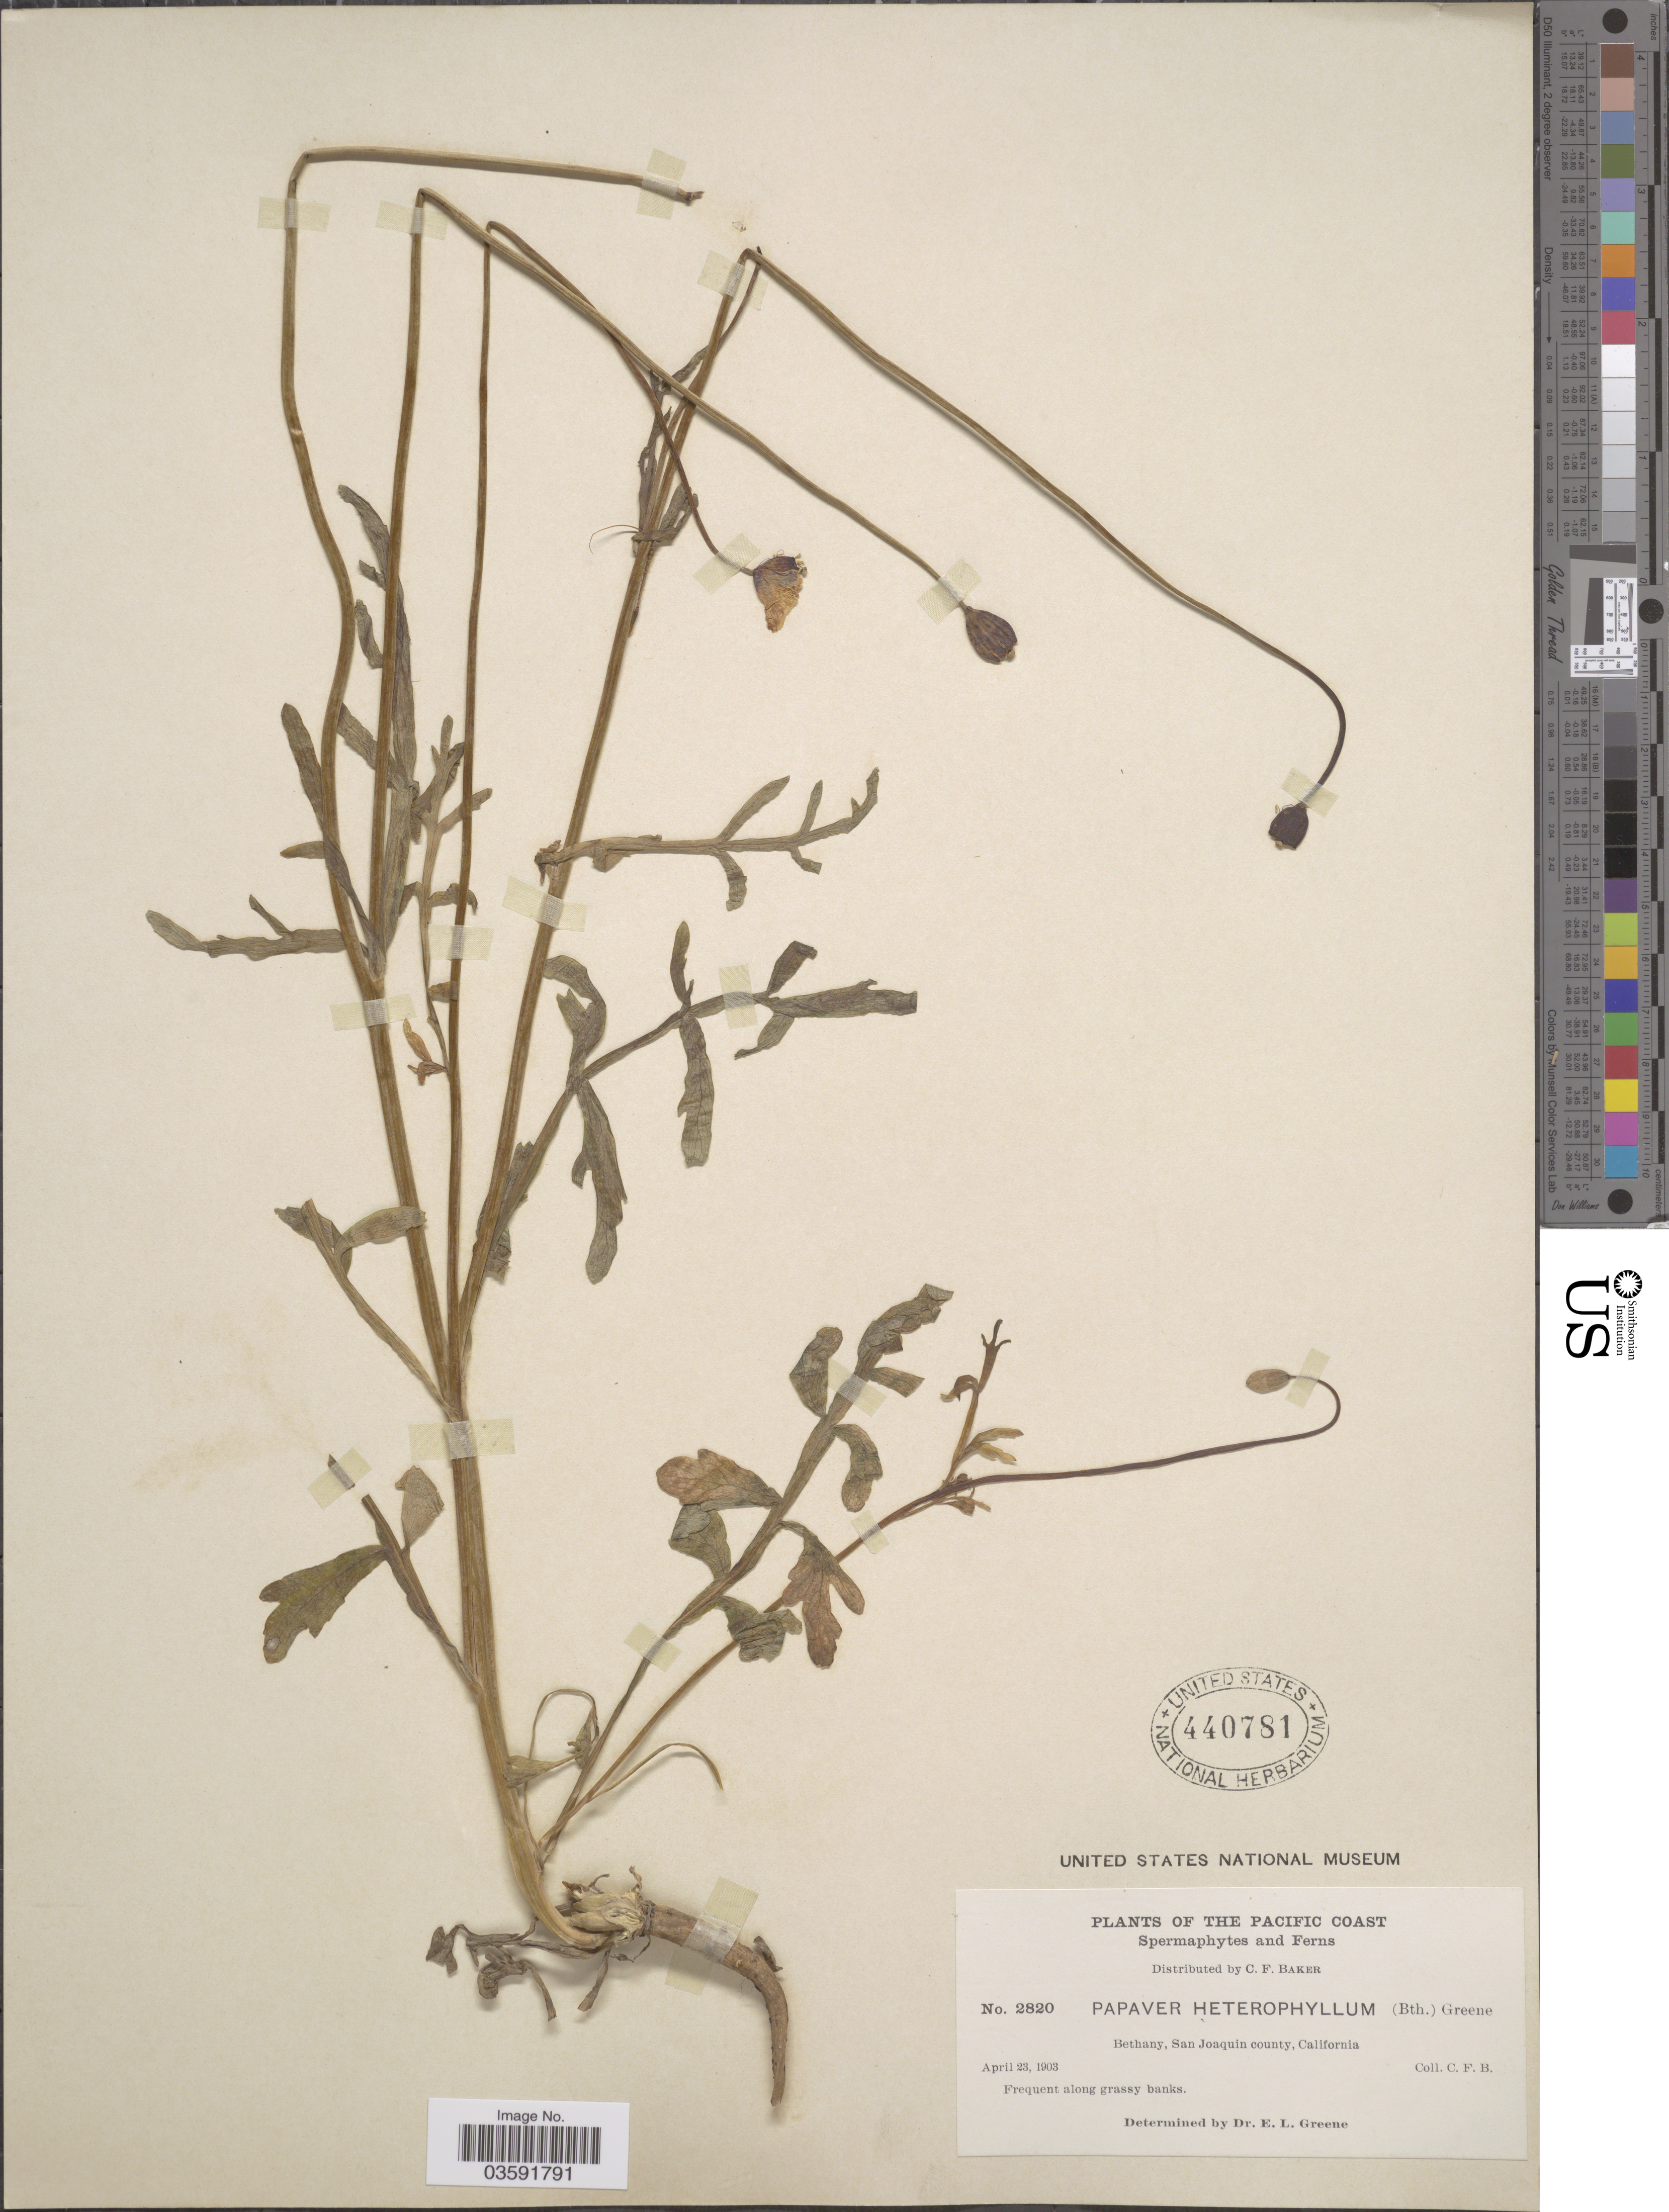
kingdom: Plantae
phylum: Tracheophyta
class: Magnoliopsida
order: Ranunculales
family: Papaveraceae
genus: Papaver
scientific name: Papaver heterophyllum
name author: (Benth.) Greene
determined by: Strong, M. T., (US), Smithsonian Institution - National Museum of Natural History (UNITED STATES)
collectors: C. F. Baker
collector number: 2820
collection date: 1903-04-23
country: United States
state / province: California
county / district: San Joaquin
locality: Pacific Coast. Bethany, San Joaquin county.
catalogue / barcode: US 440781